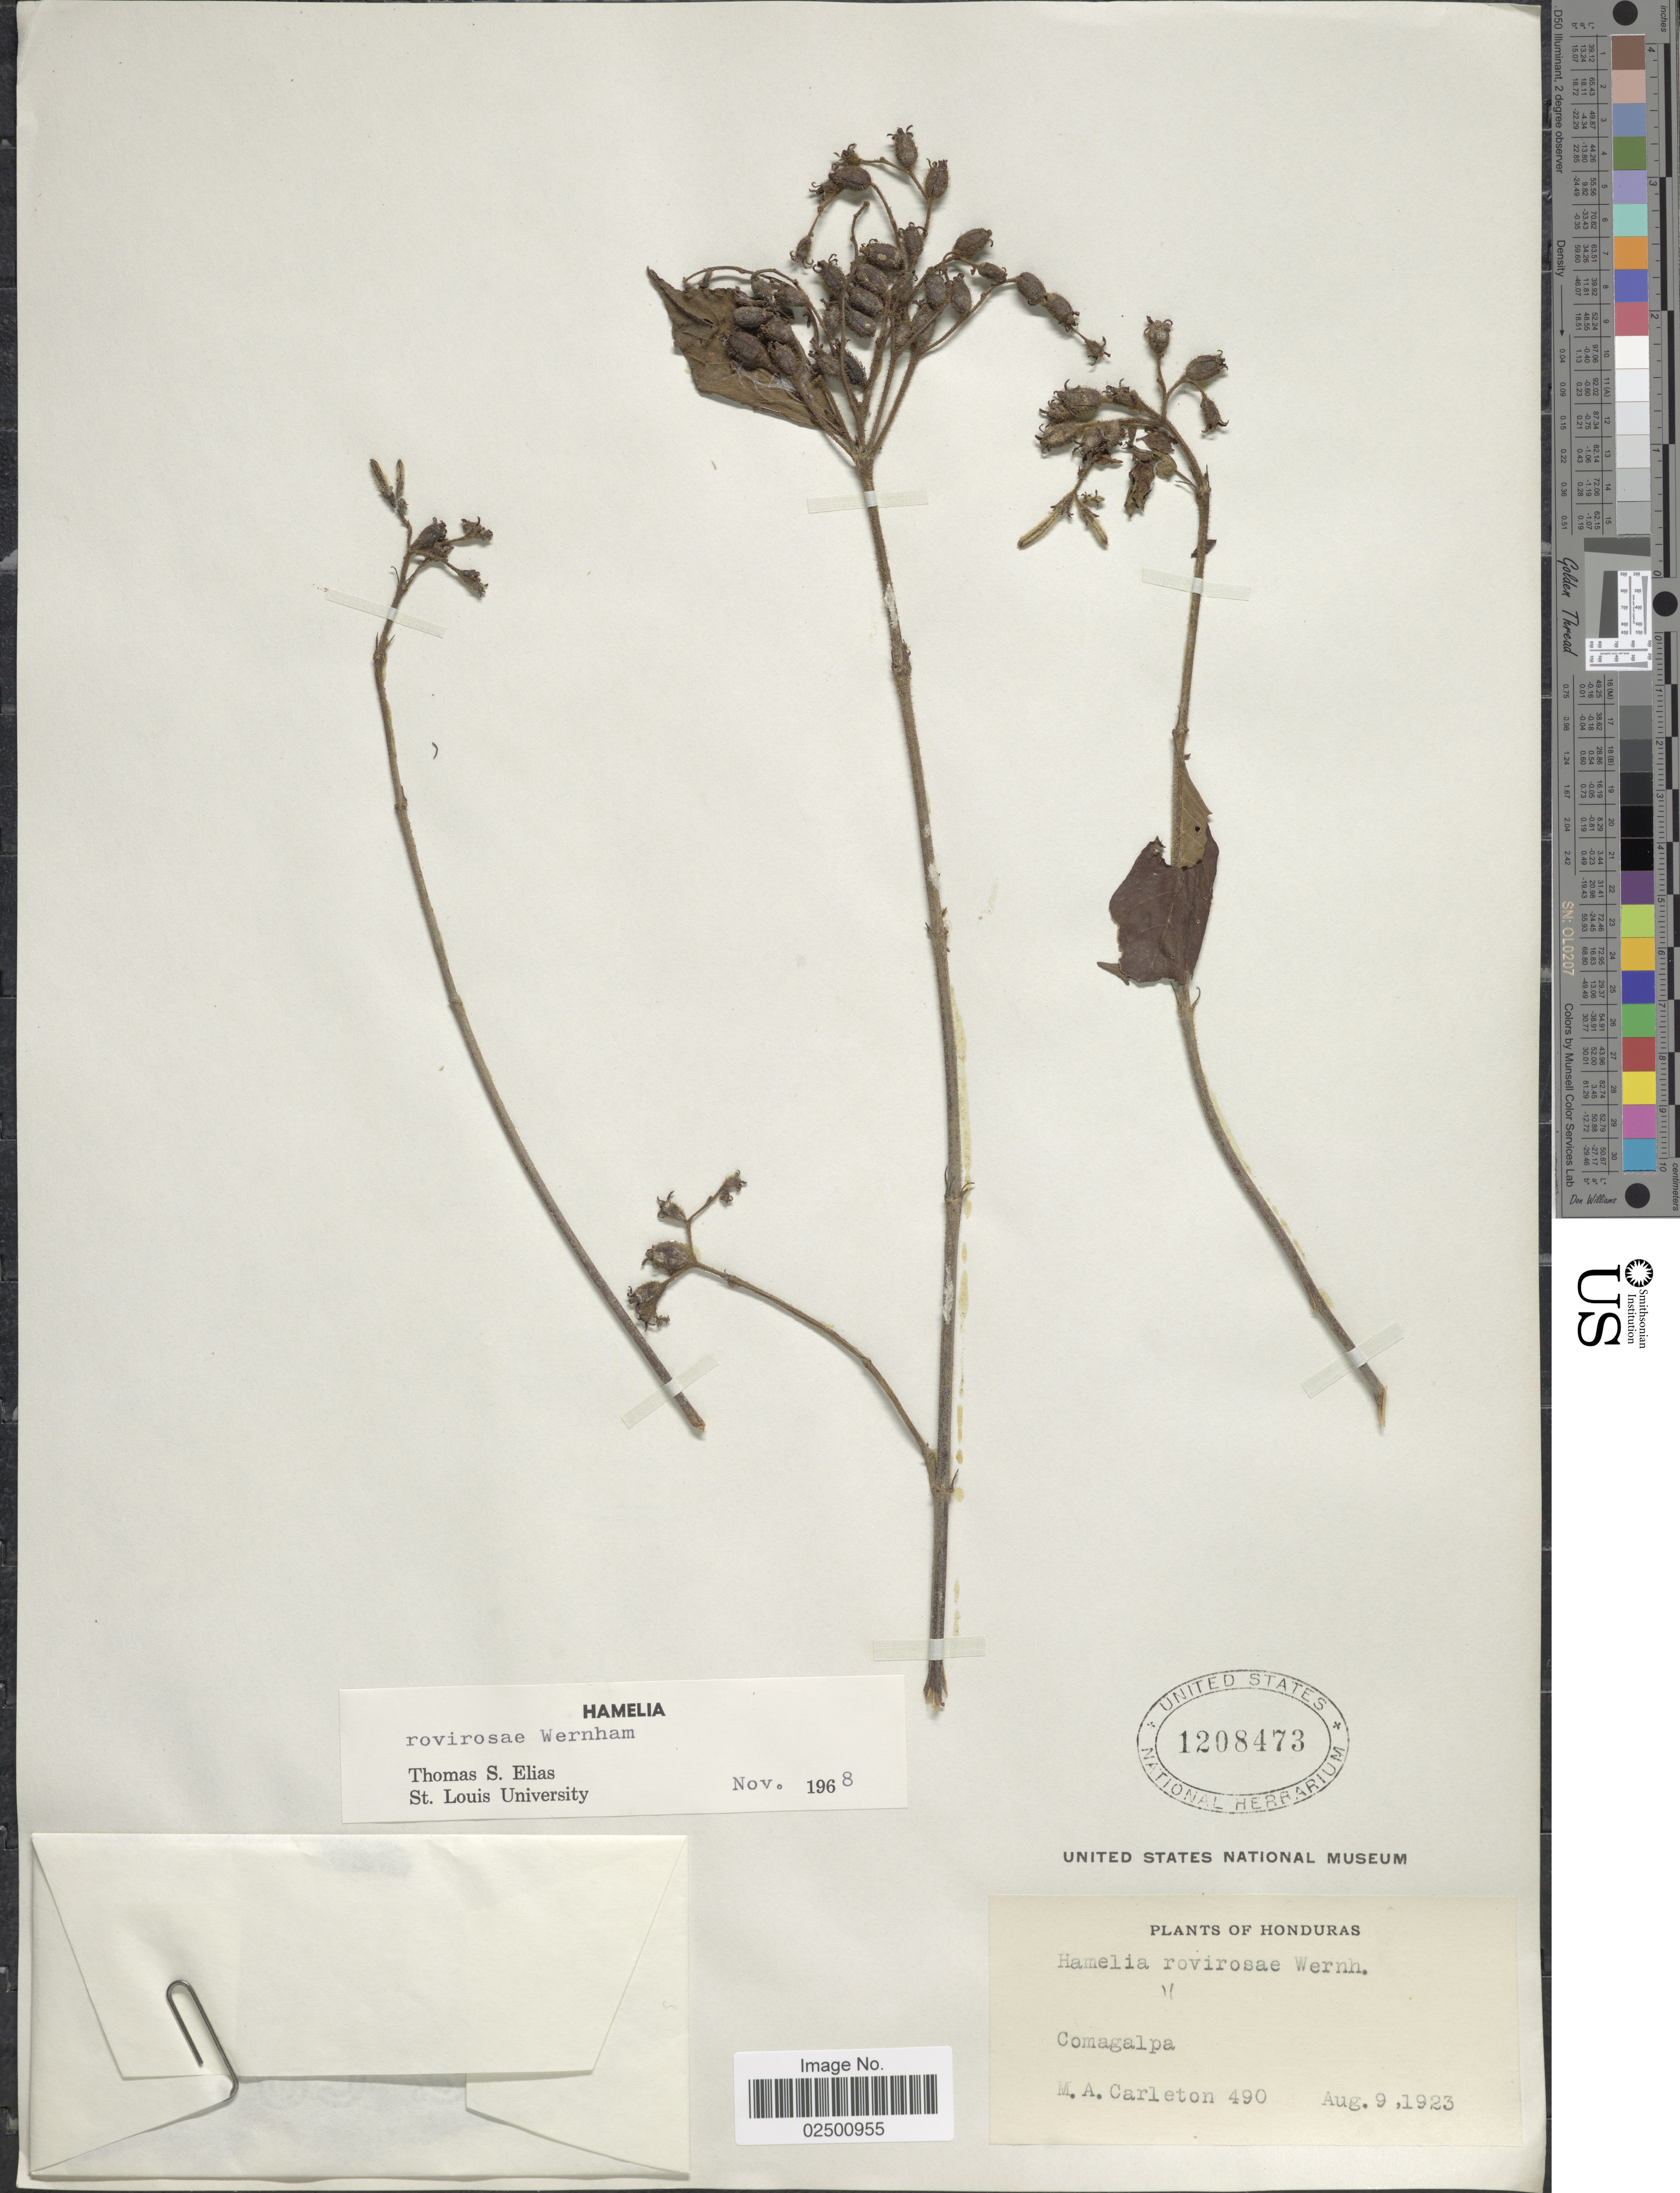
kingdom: Plantae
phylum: Tracheophyta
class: Magnoliopsida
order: Gentianales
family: Rubiaceae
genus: Hamelia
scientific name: Hamelia rovirosae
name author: Wernham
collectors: M. A. Carleton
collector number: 490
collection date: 1923-08-09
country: Honduras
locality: Comagalpa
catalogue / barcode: US 1208473